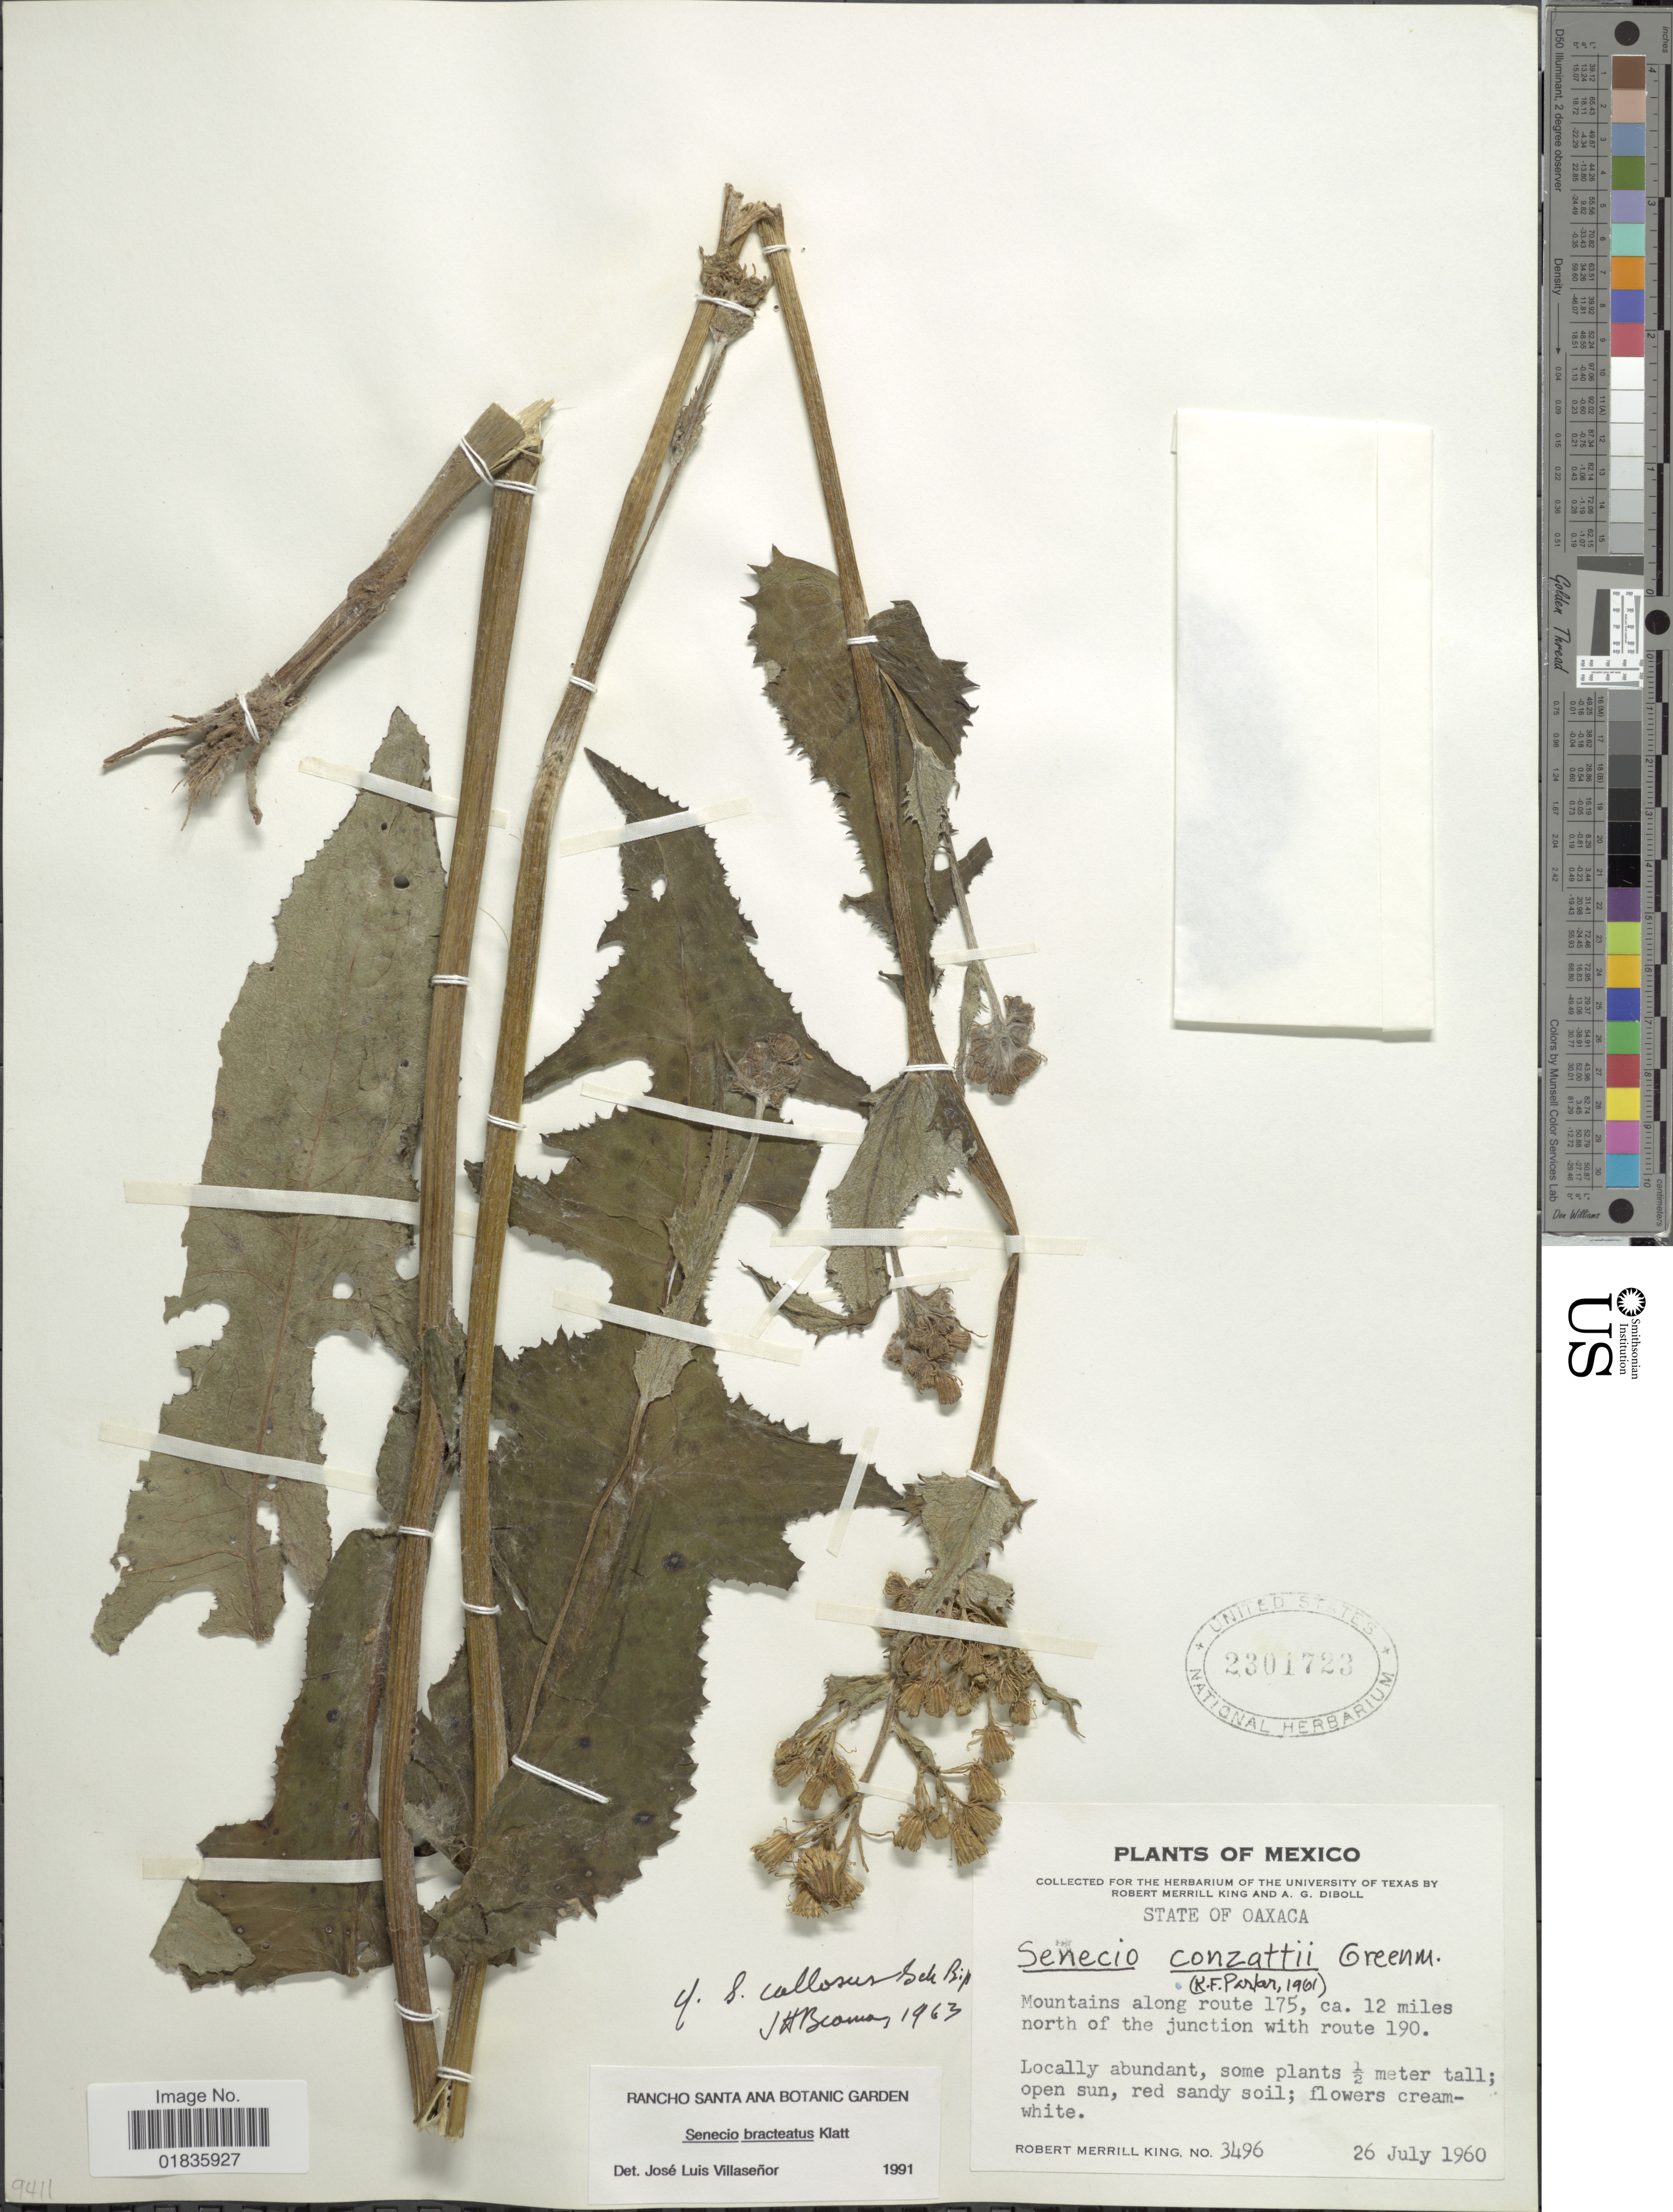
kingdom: Plantae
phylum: Tracheophyta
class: Magnoliopsida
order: Asterales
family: Asteraceae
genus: Senecio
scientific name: Senecio sennikovii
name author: Kottaim.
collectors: R. M. King & A. Diboll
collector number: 3496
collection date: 1960-07-26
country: Mexico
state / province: Oaxaca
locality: Mountains along route 175, ca. 12 miles north of the junction with route 190.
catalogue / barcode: US 2301723